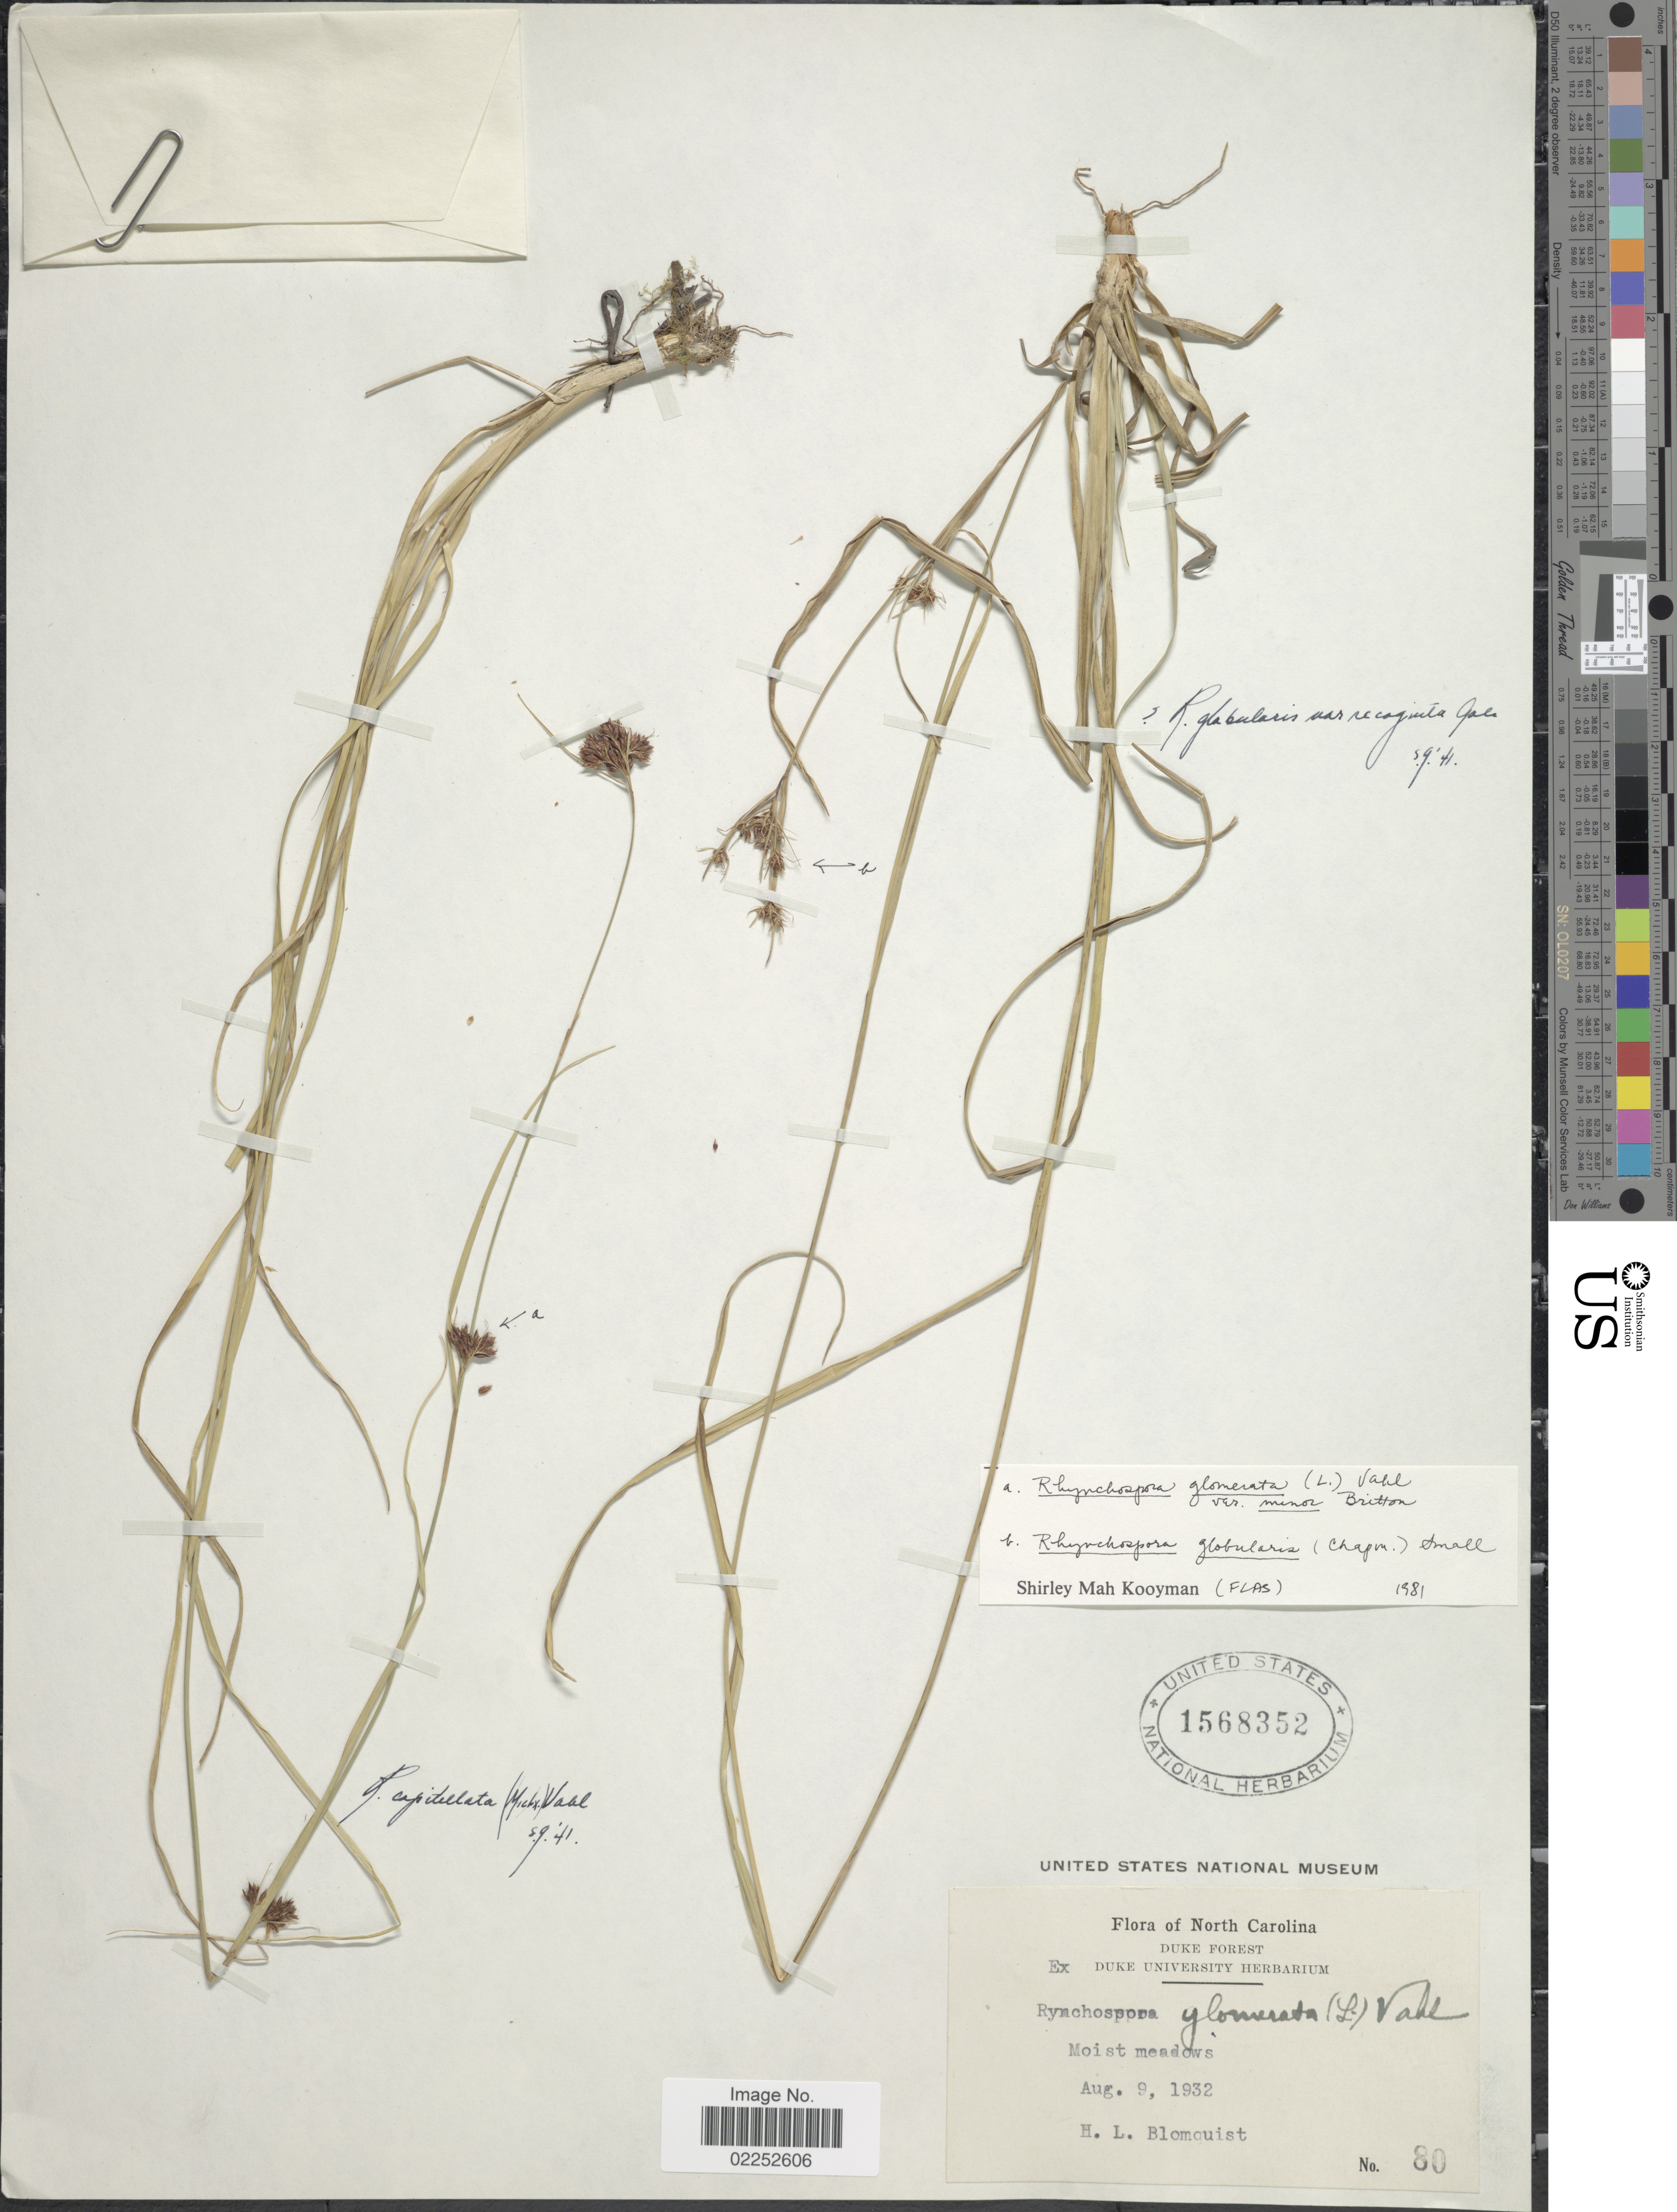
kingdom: Plantae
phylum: Tracheophyta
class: Liliopsida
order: Poales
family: Cyperaceae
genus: Rhynchospora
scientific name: Rhynchospora capitellata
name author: (Michx.) Vahl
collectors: H. Blomquist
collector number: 80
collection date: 1932-08-09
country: United States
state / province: North Carolina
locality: Duke Forest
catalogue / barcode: US 1568352